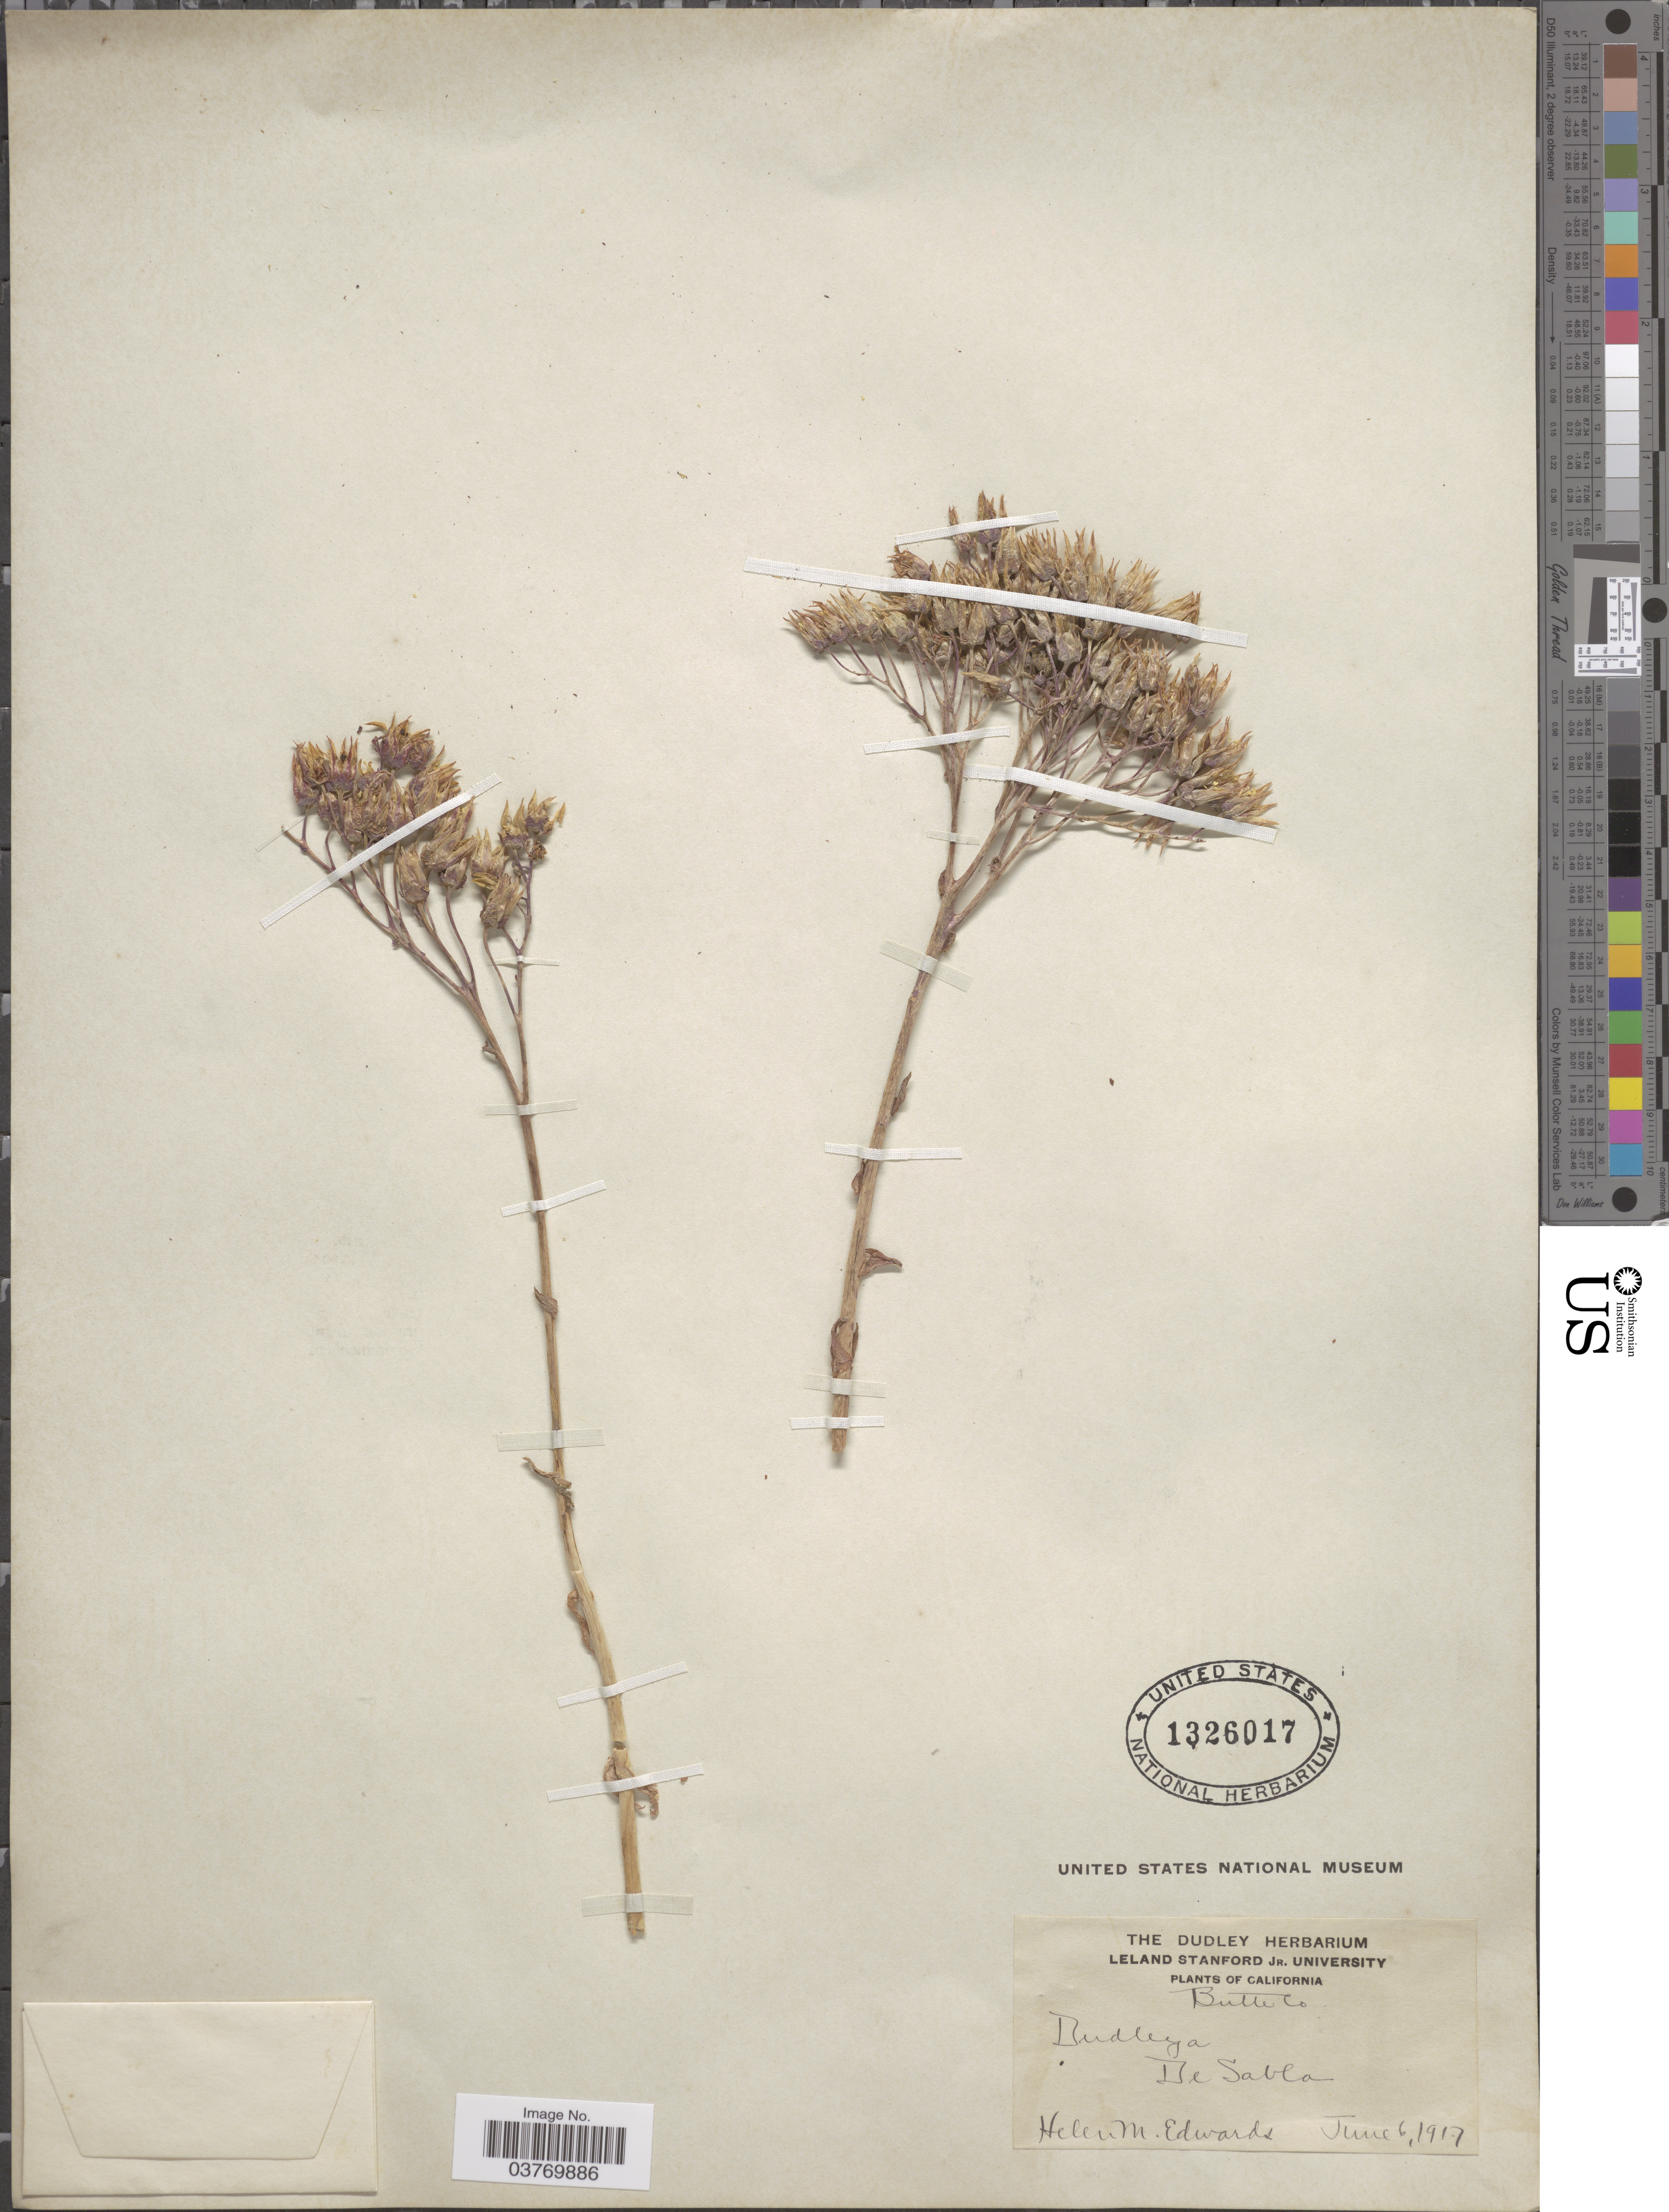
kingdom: Plantae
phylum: Tracheophyta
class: Magnoliopsida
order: Saxifragales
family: Crassulaceae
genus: Dudleya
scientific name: Dudleya sp.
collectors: H. Edwards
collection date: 1917-06-06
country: United States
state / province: California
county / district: Butte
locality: Butte Co. De Sabla.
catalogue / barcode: US 1326017